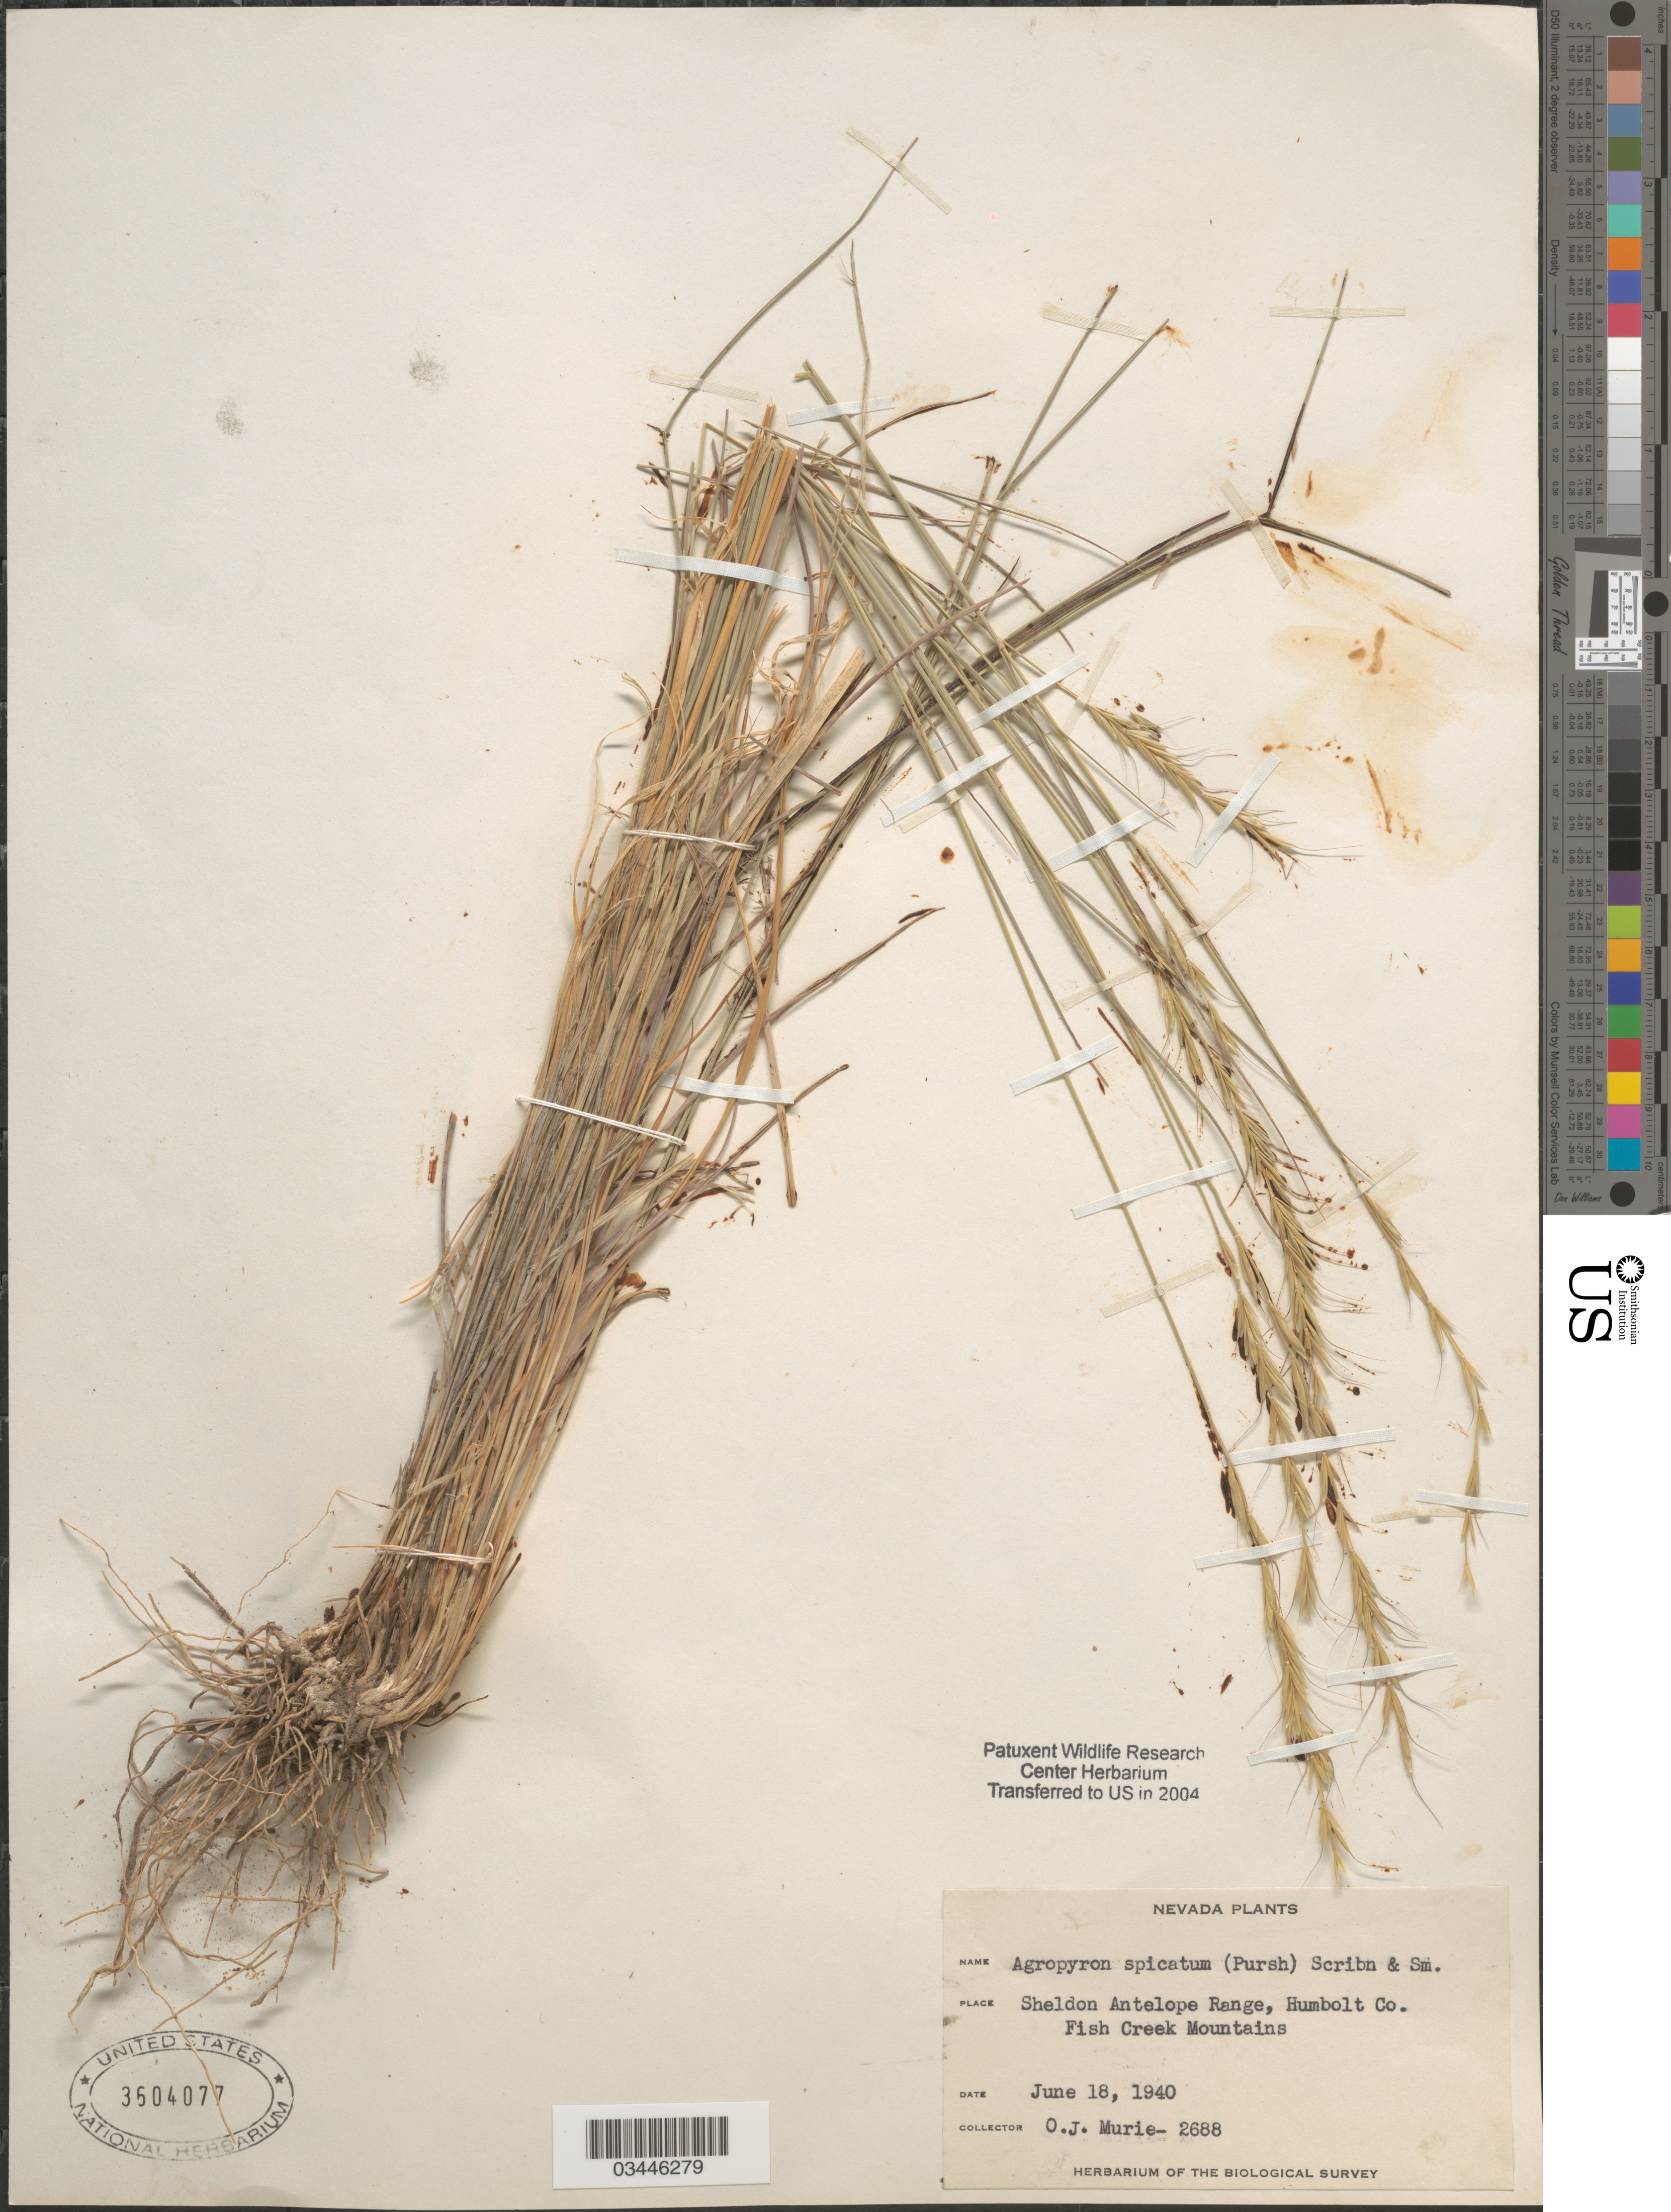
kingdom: Plantae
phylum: Tracheophyta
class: Liliopsida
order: Poales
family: Poaceae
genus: Pseudoroegneria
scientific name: Pseudoroegneria spicata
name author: (Pursh) Á. Löve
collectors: O. Murie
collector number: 2688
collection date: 1940-06-18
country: United States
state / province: Nevada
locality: Sheldon Antelope Range, Humbolt Co. Fish Creek Mountains. Herbarium of the Biological Survey.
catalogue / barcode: US 3604077